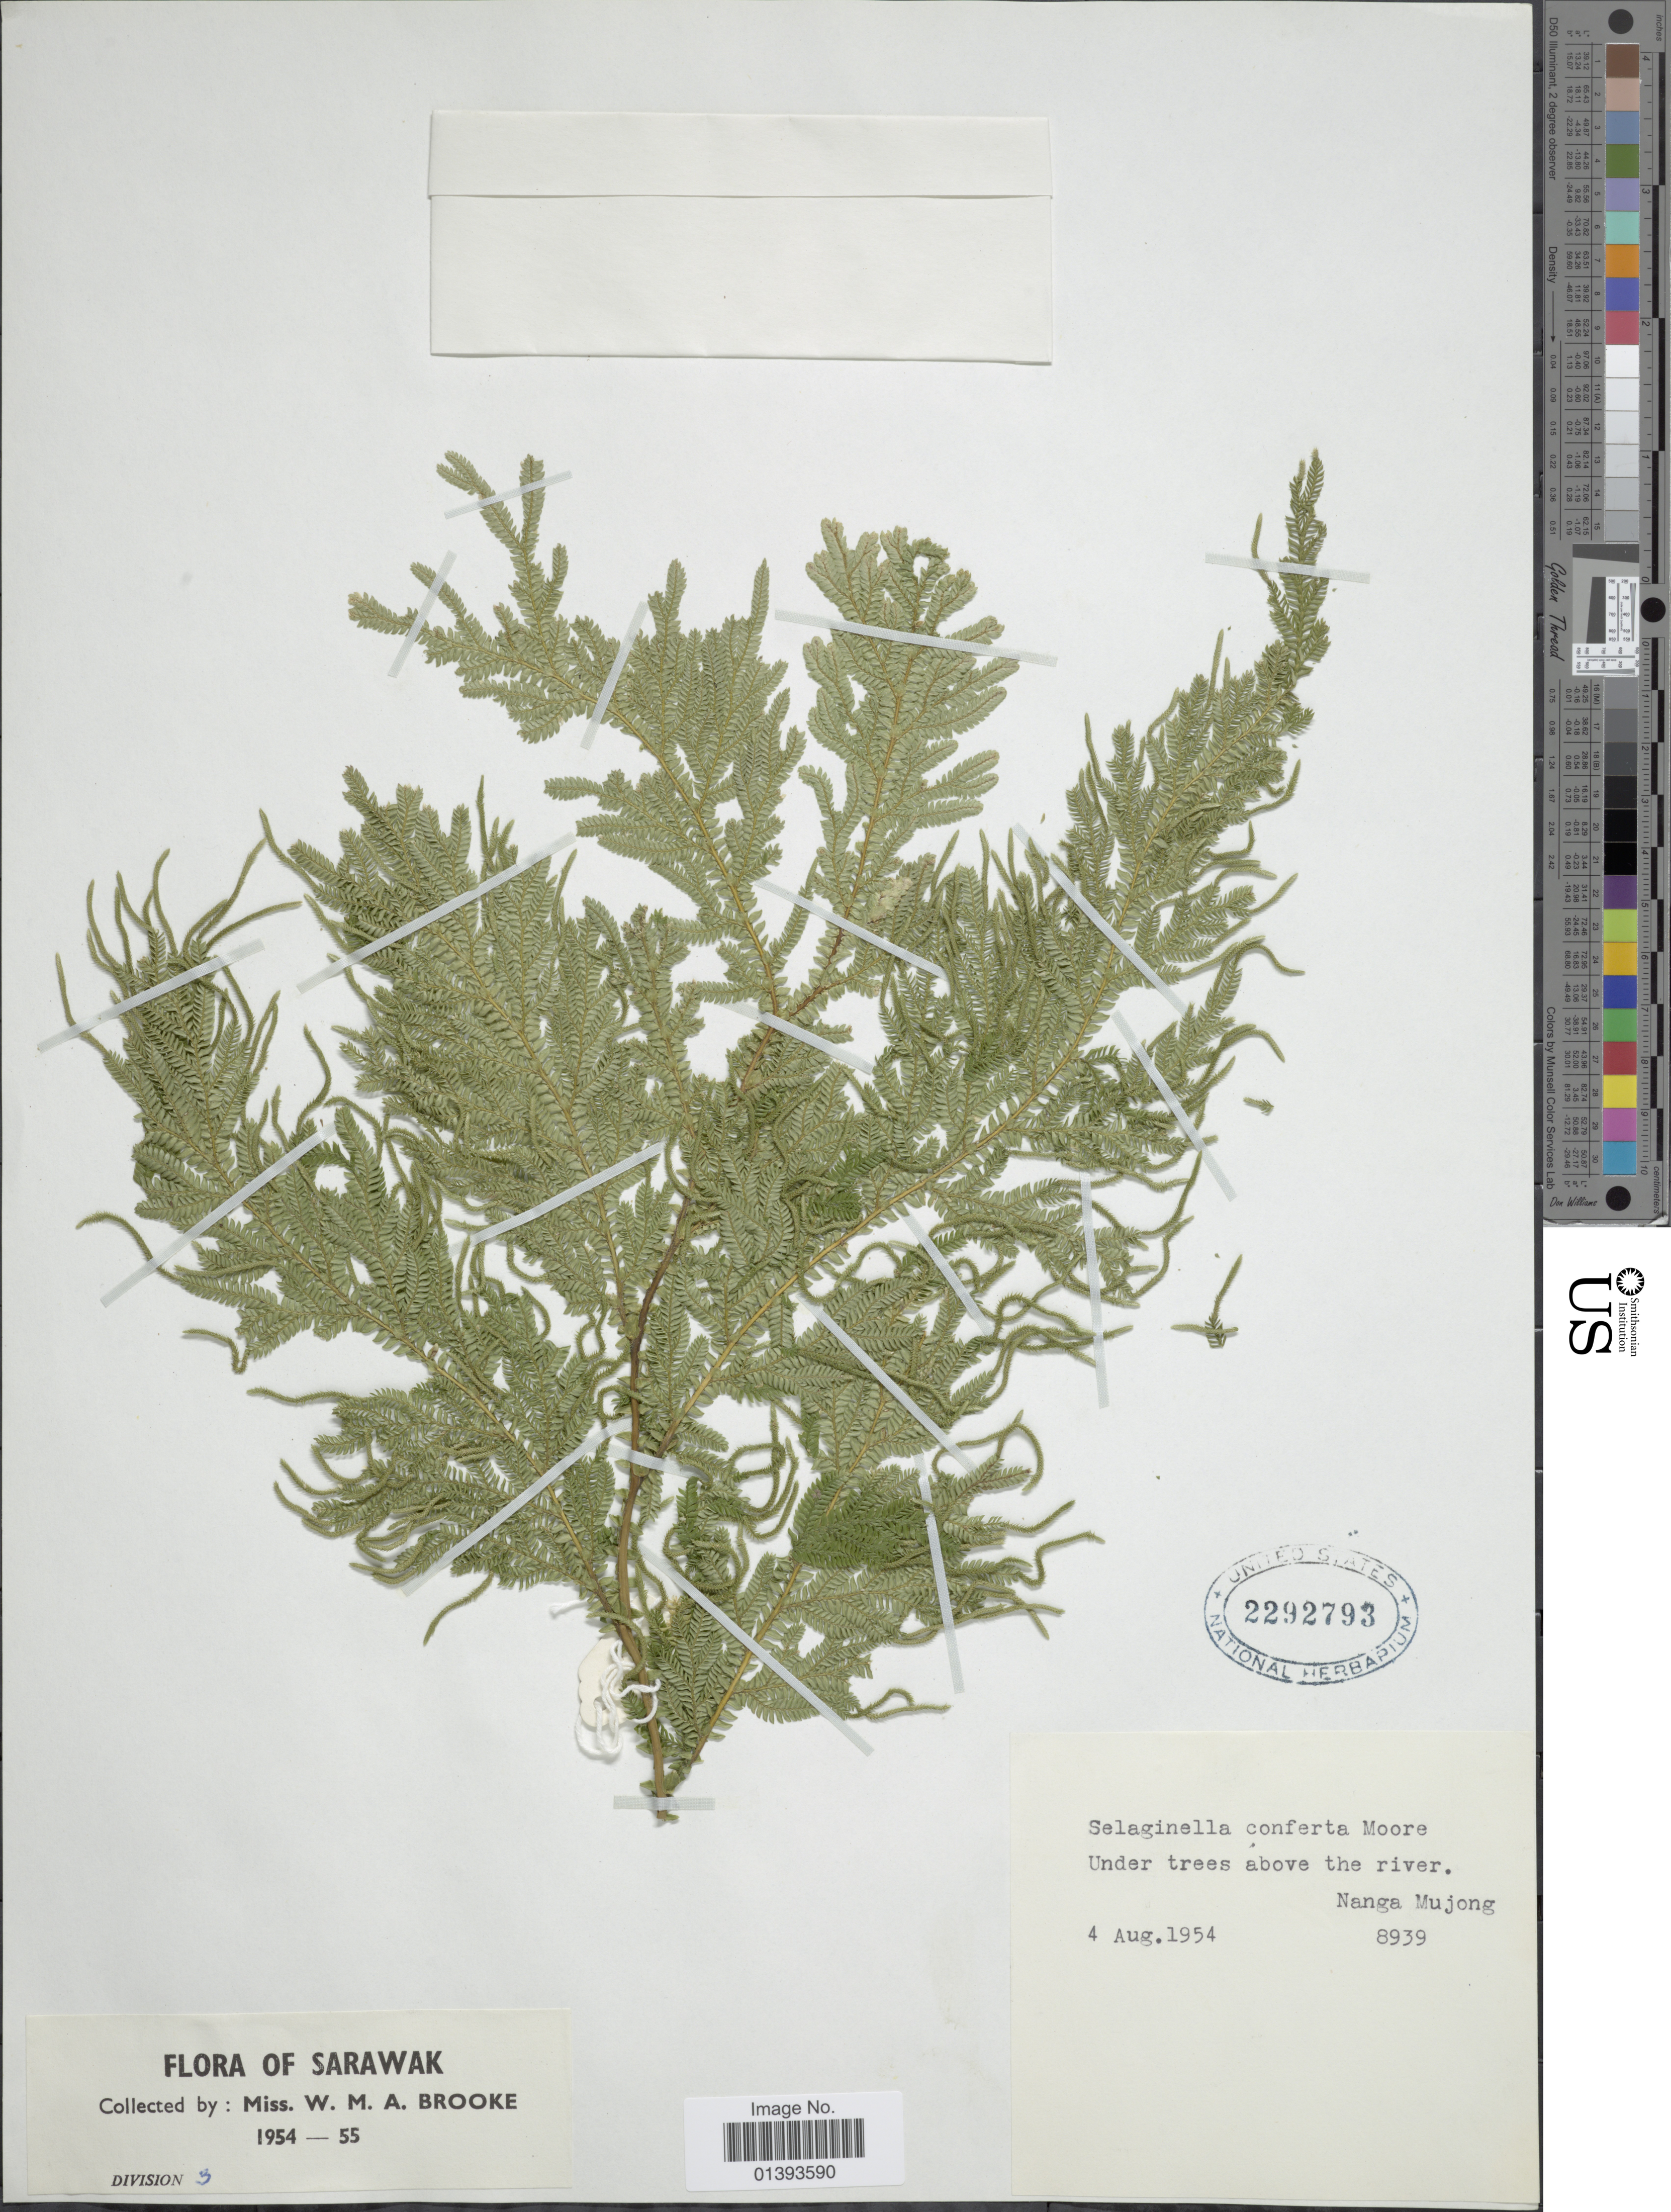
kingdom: Plantae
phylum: Tracheophyta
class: Lycopodiopsida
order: Selaginellales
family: Selaginellaceae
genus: Selaginella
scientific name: Selaginella conferta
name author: Baker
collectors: W. Brooke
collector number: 8939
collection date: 1954-08-04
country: Malaysia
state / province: Sarawak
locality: Under trees above the river, Nanga Mujong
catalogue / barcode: US 2292793